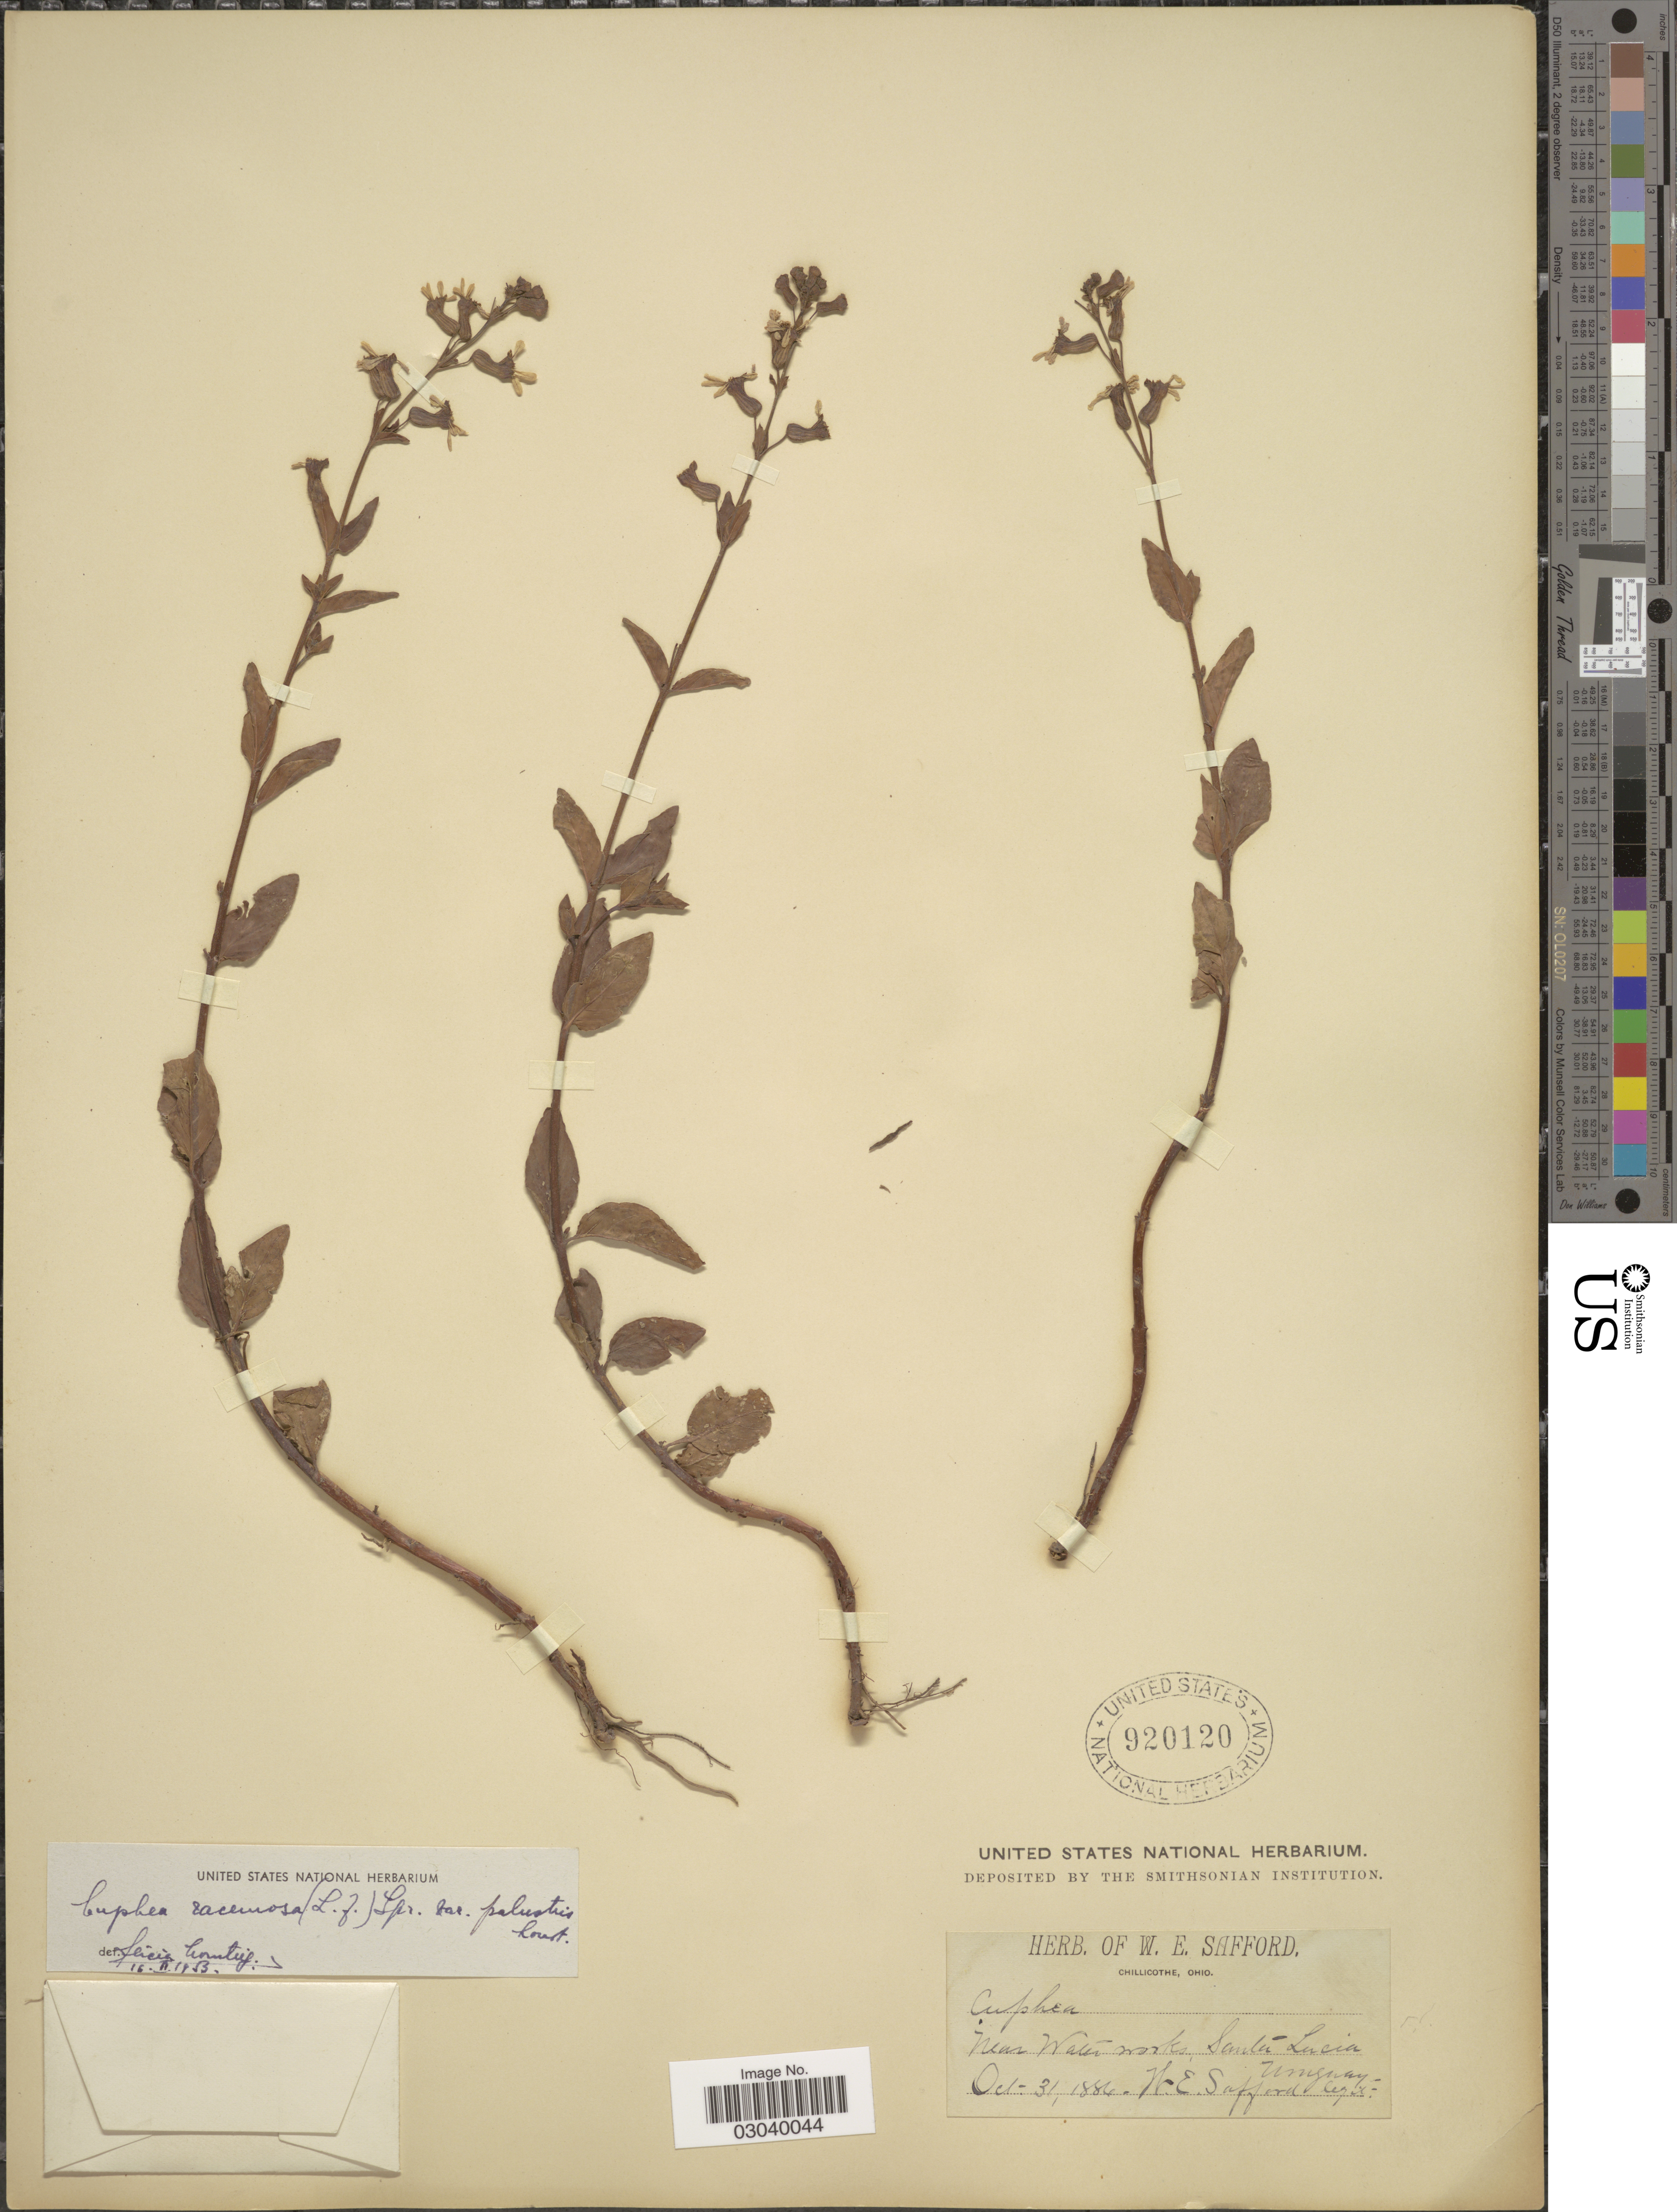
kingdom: Plantae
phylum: Tracheophyta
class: Magnoliopsida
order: Myrtales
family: Lythraceae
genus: Cuphea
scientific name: Cuphea racemosa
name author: (L. f.) Spreng.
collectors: W. E. Safford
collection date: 1884-10-31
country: Uruguay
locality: Near Water rocks, Santa Lucia.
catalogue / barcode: US 920120